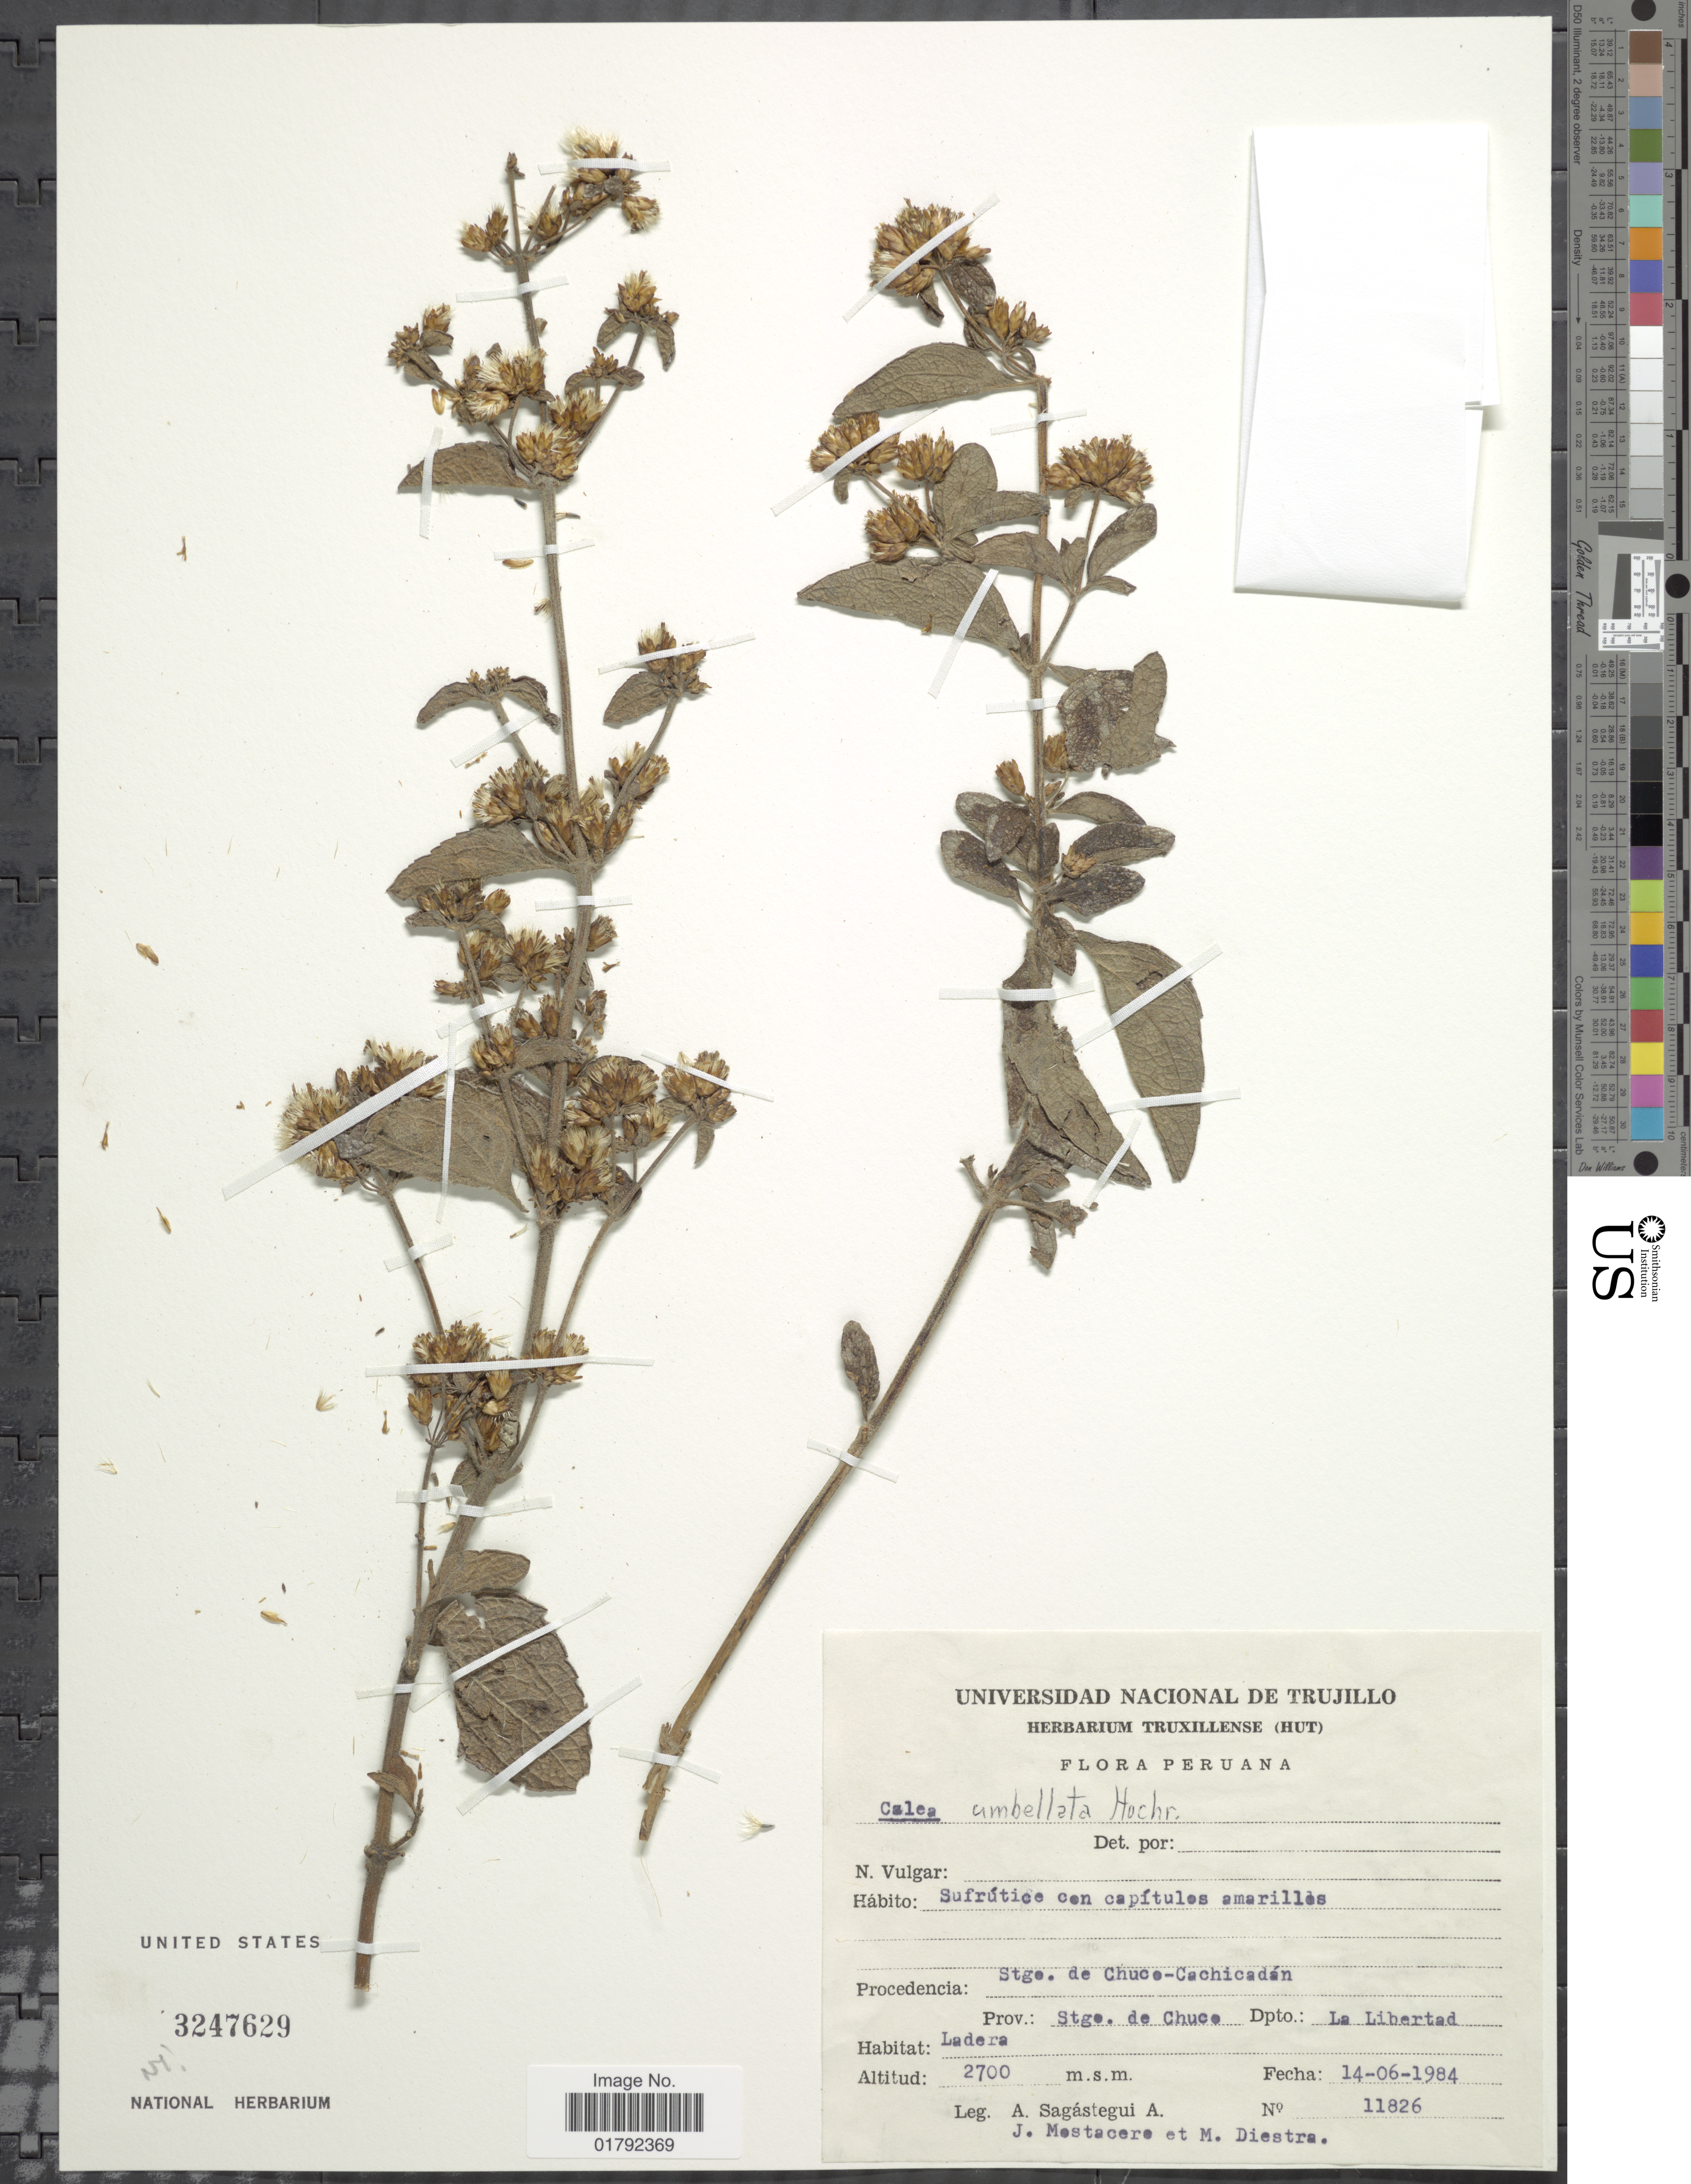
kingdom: Plantae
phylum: Tracheophyta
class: Magnoliopsida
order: Asterales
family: Asteraceae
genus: Calea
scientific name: Calea umbellulata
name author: Hochr.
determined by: Bueno, Vinicius Resende, (ICN), Universidade Federal do Rio Grande do Sul (BRAZIL)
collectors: A. Sagástegui A., J. Mostacero & M. Diestra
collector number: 11826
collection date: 1984-06-14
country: Peru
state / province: La Libertad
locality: Stgo. de Chuco - Cachicadan, Prov. Stgo. de Chuco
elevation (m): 2700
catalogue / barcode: US 3247629